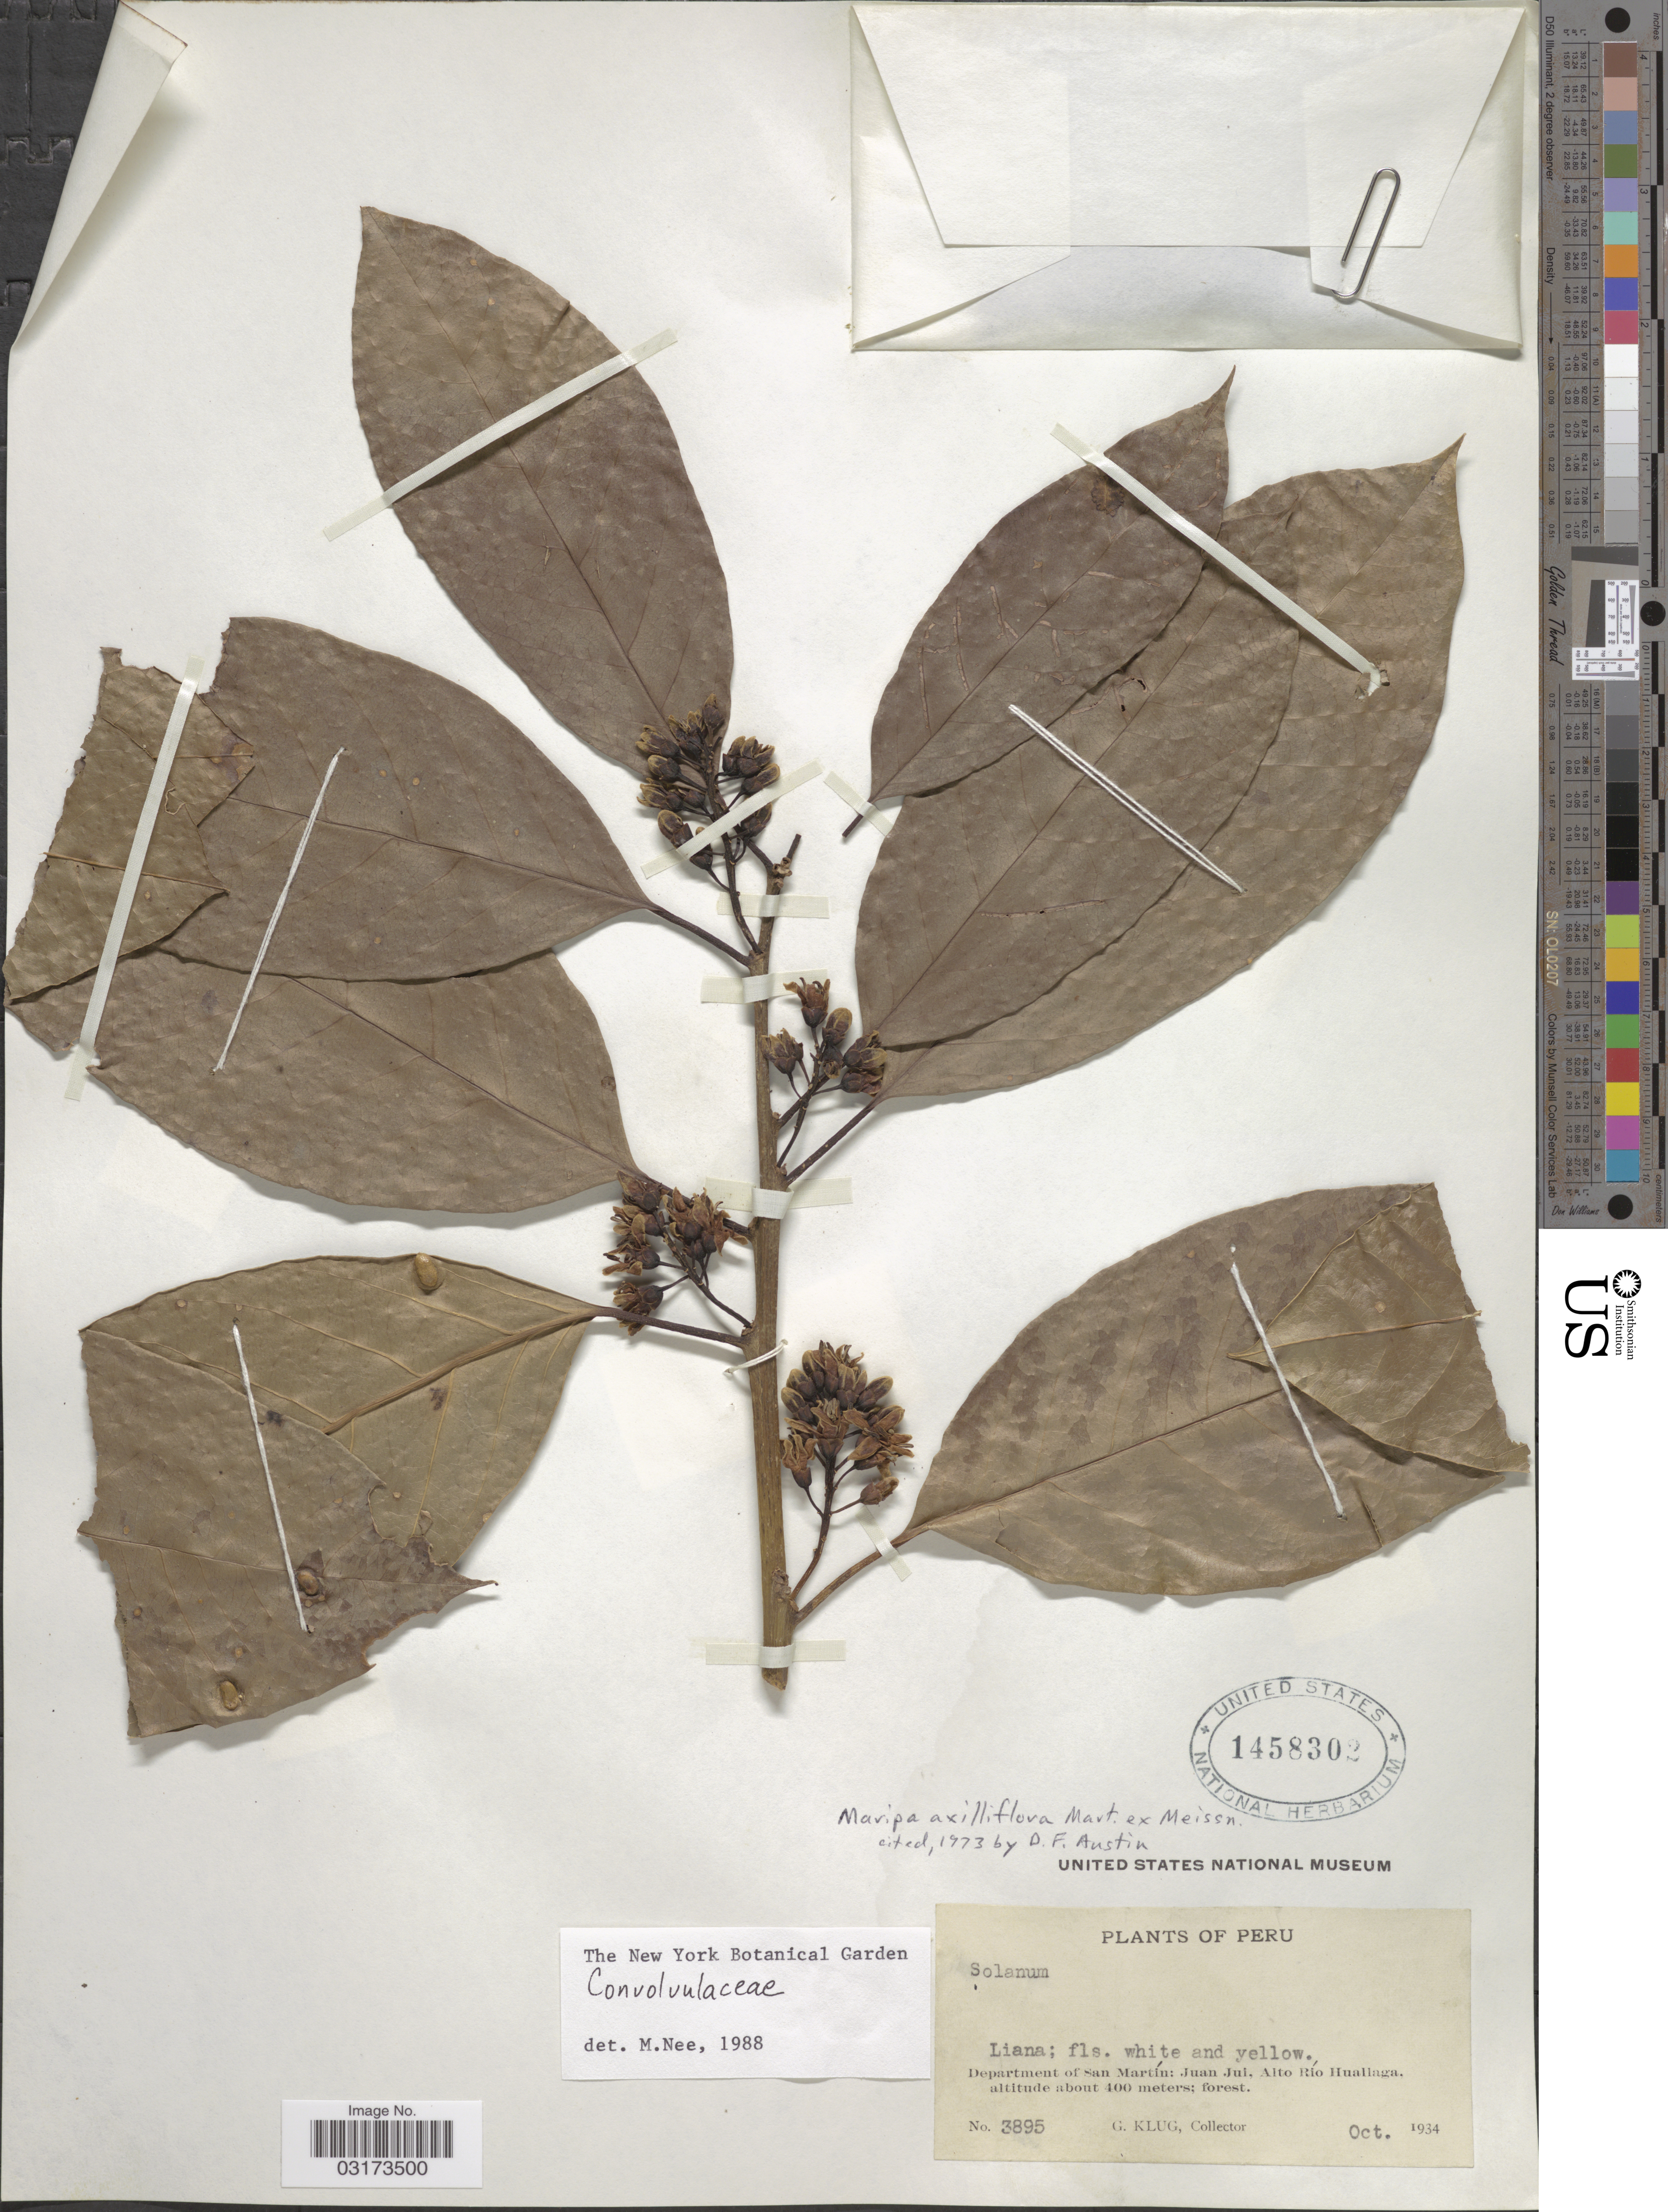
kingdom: Plantae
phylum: Tracheophyta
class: Magnoliopsida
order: Solanales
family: Convolvulaceae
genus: Maripa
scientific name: Maripa axilliflora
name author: Mart. ex Meisn.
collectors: G. Klug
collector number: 3895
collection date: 1934-10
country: Peru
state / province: San Martín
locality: Department of San Martín: Juan Jui, Alto Río Huallaga.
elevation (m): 400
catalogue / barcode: US 1458302